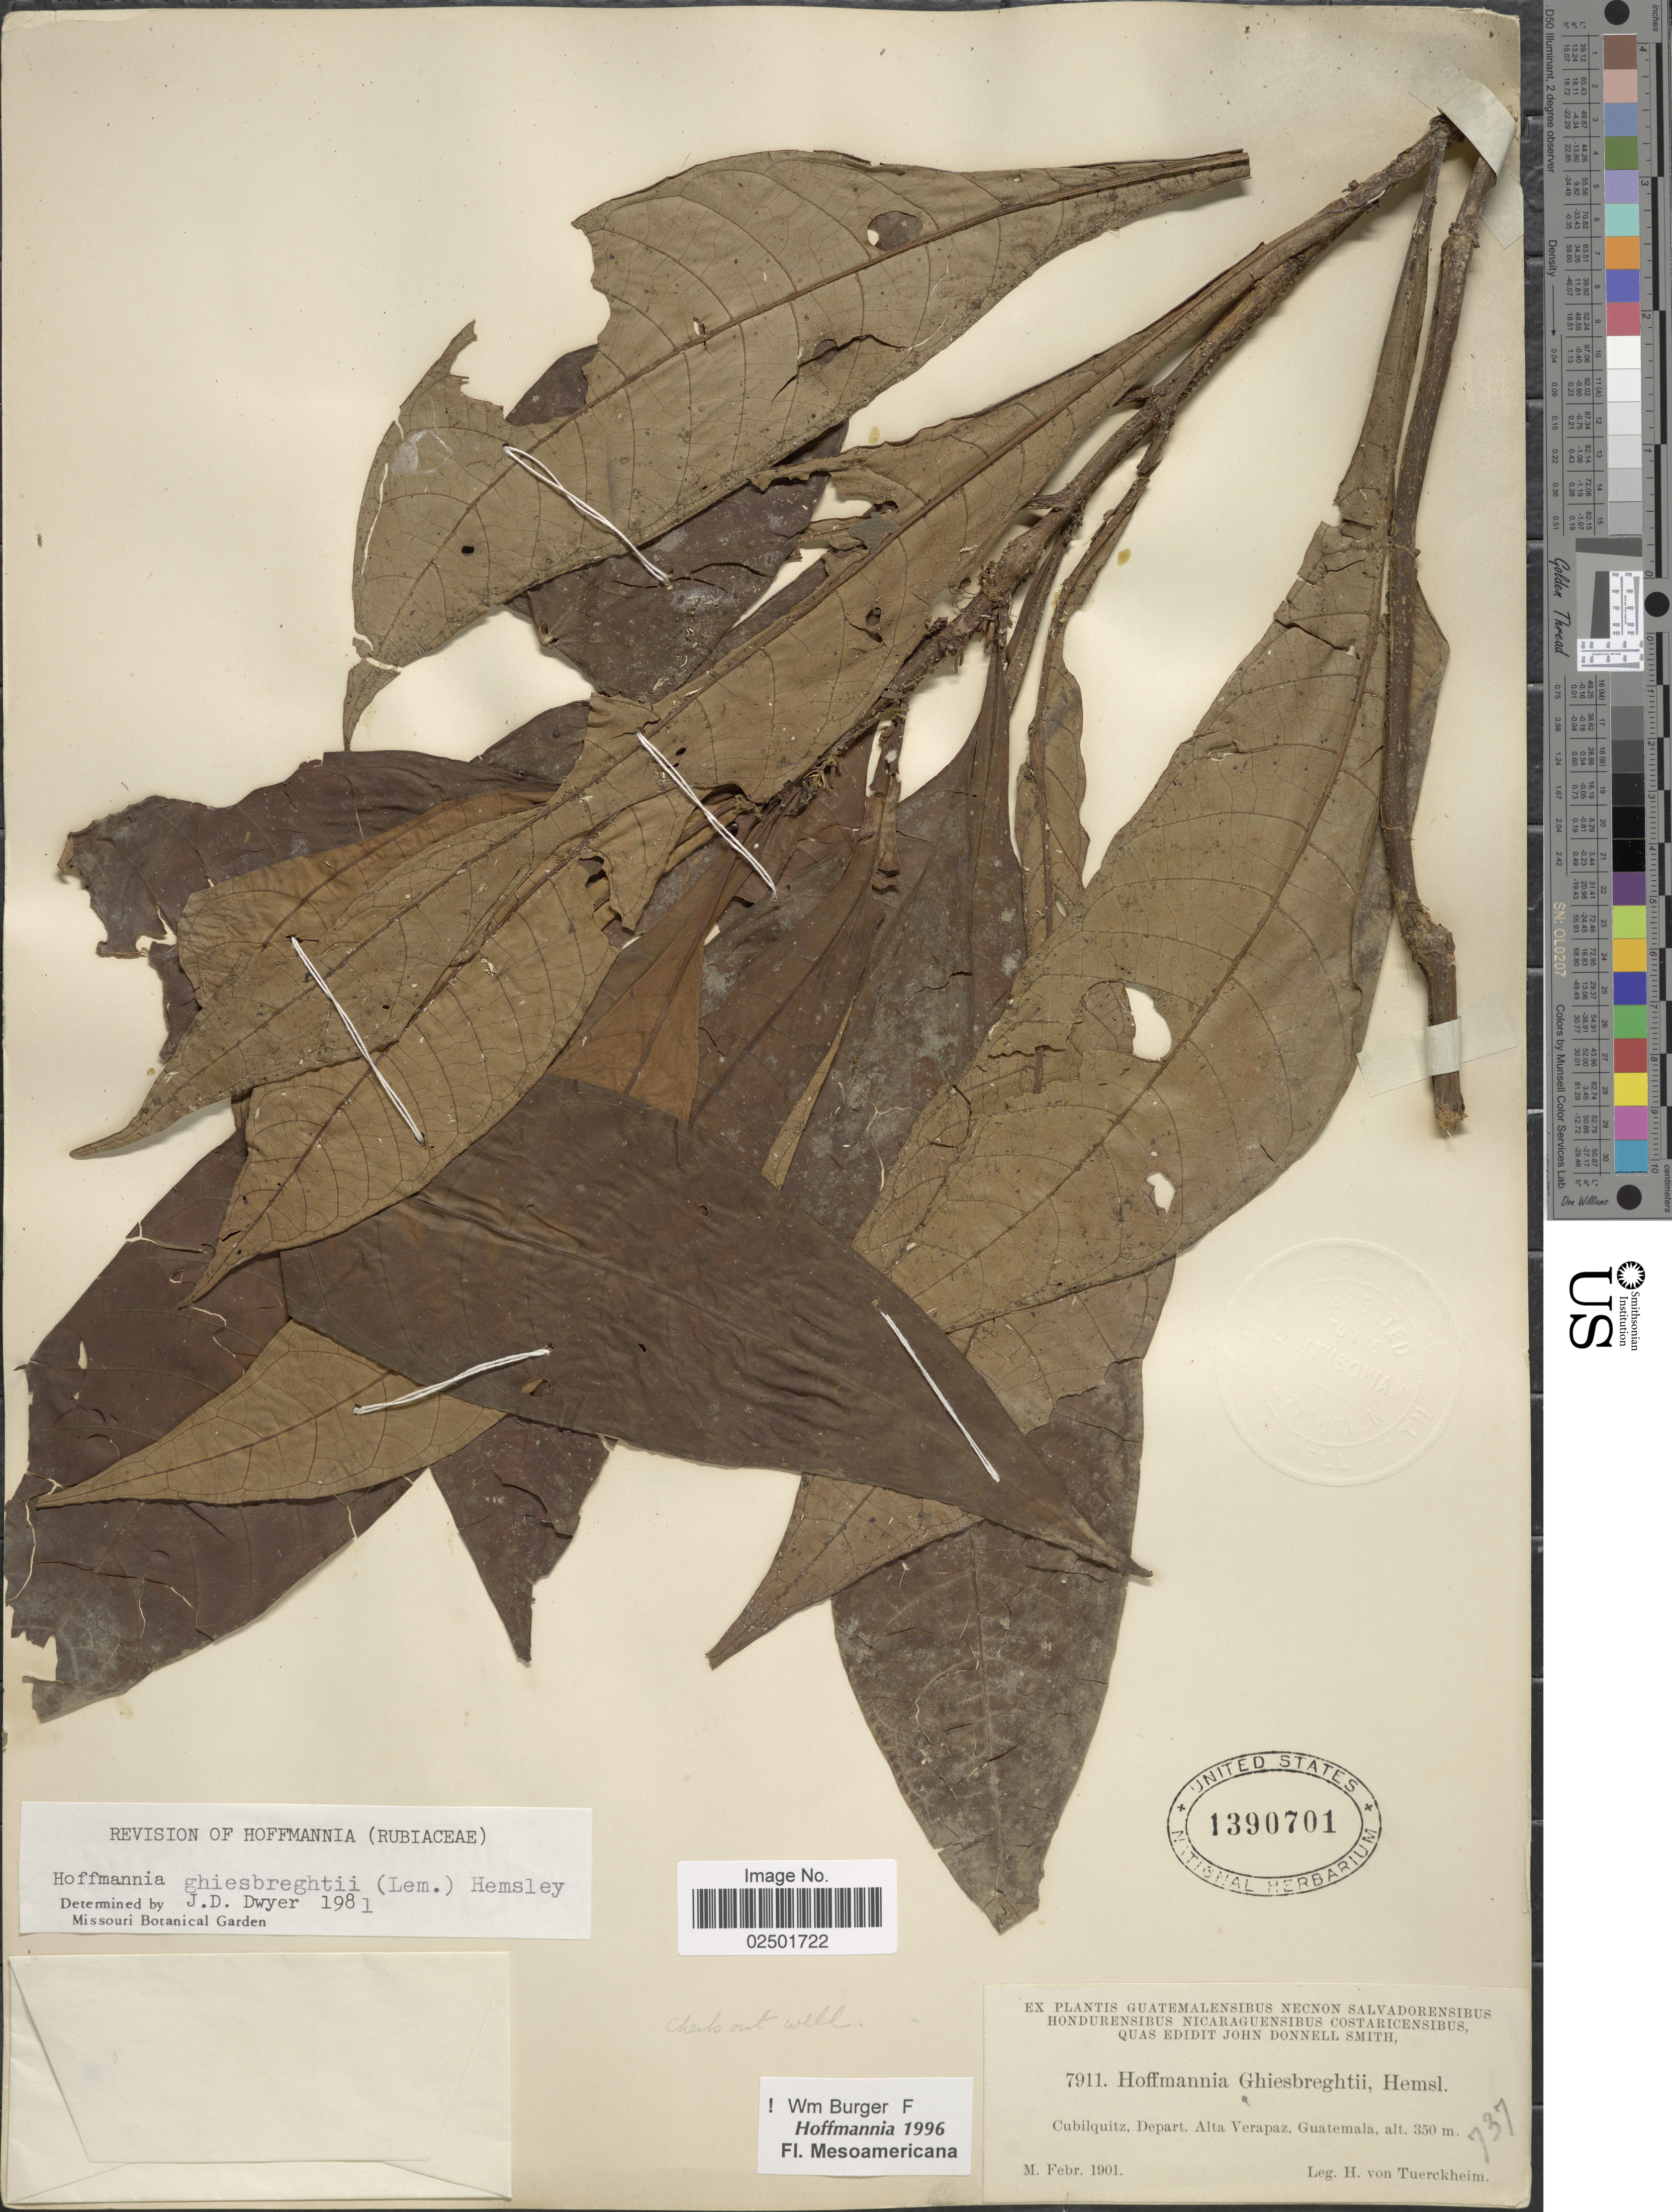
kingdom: Plantae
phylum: Tracheophyta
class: Magnoliopsida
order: Gentianales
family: Rubiaceae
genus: Hoffmannia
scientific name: Hoffmannia ghiesbreghtii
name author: (Lem.) Hemsl.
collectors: H. von Türckheim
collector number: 7911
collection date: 1901-02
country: Guatemala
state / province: Alta Verapaz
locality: Cubilquitz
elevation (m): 350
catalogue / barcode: US 1390701